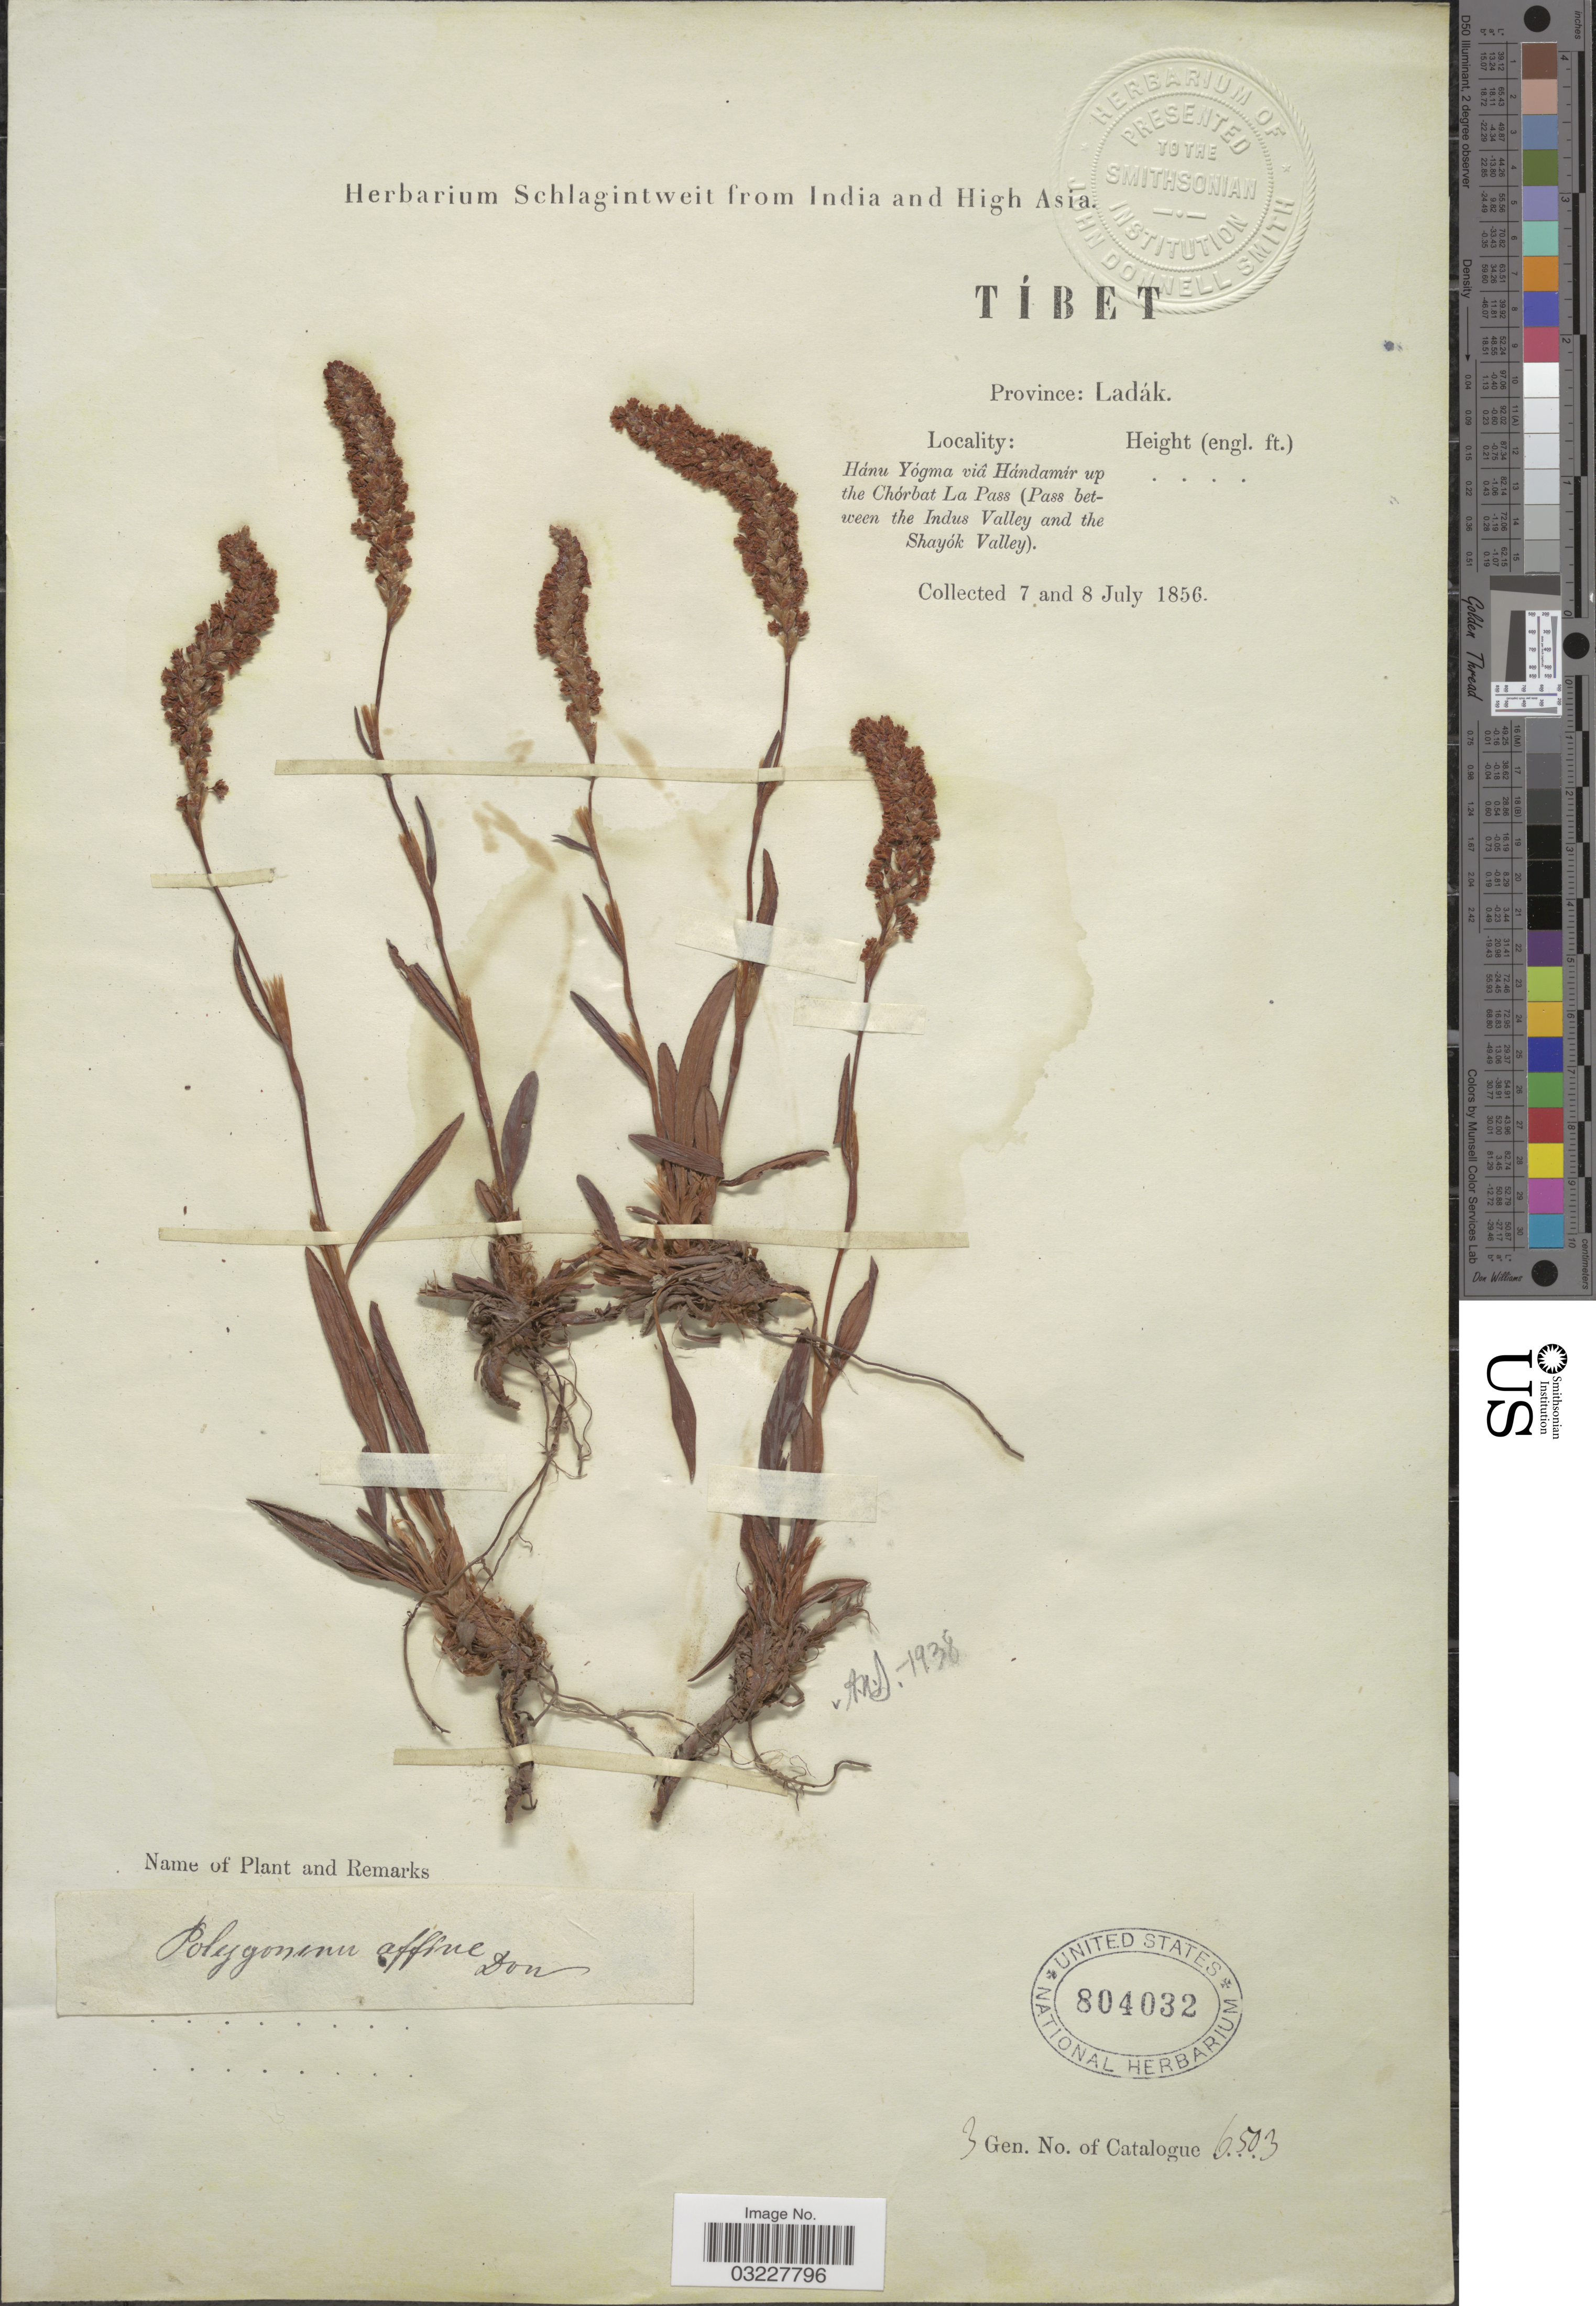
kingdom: Plantae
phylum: Tracheophyta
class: Magnoliopsida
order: Caryophyllales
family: Polygonaceae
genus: Polygonum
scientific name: Polygonum affine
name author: D. Don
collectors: ex herb. Schlagintweit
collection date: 1856-07-07/1856-07-08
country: India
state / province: Ladakh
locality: Tíbet. Province: Ladák. Hánu Yógma viâ Hándamir up the Chórbat La Pass (Pass between the Indus Valley and the Shayók Valley).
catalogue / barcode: US 804032